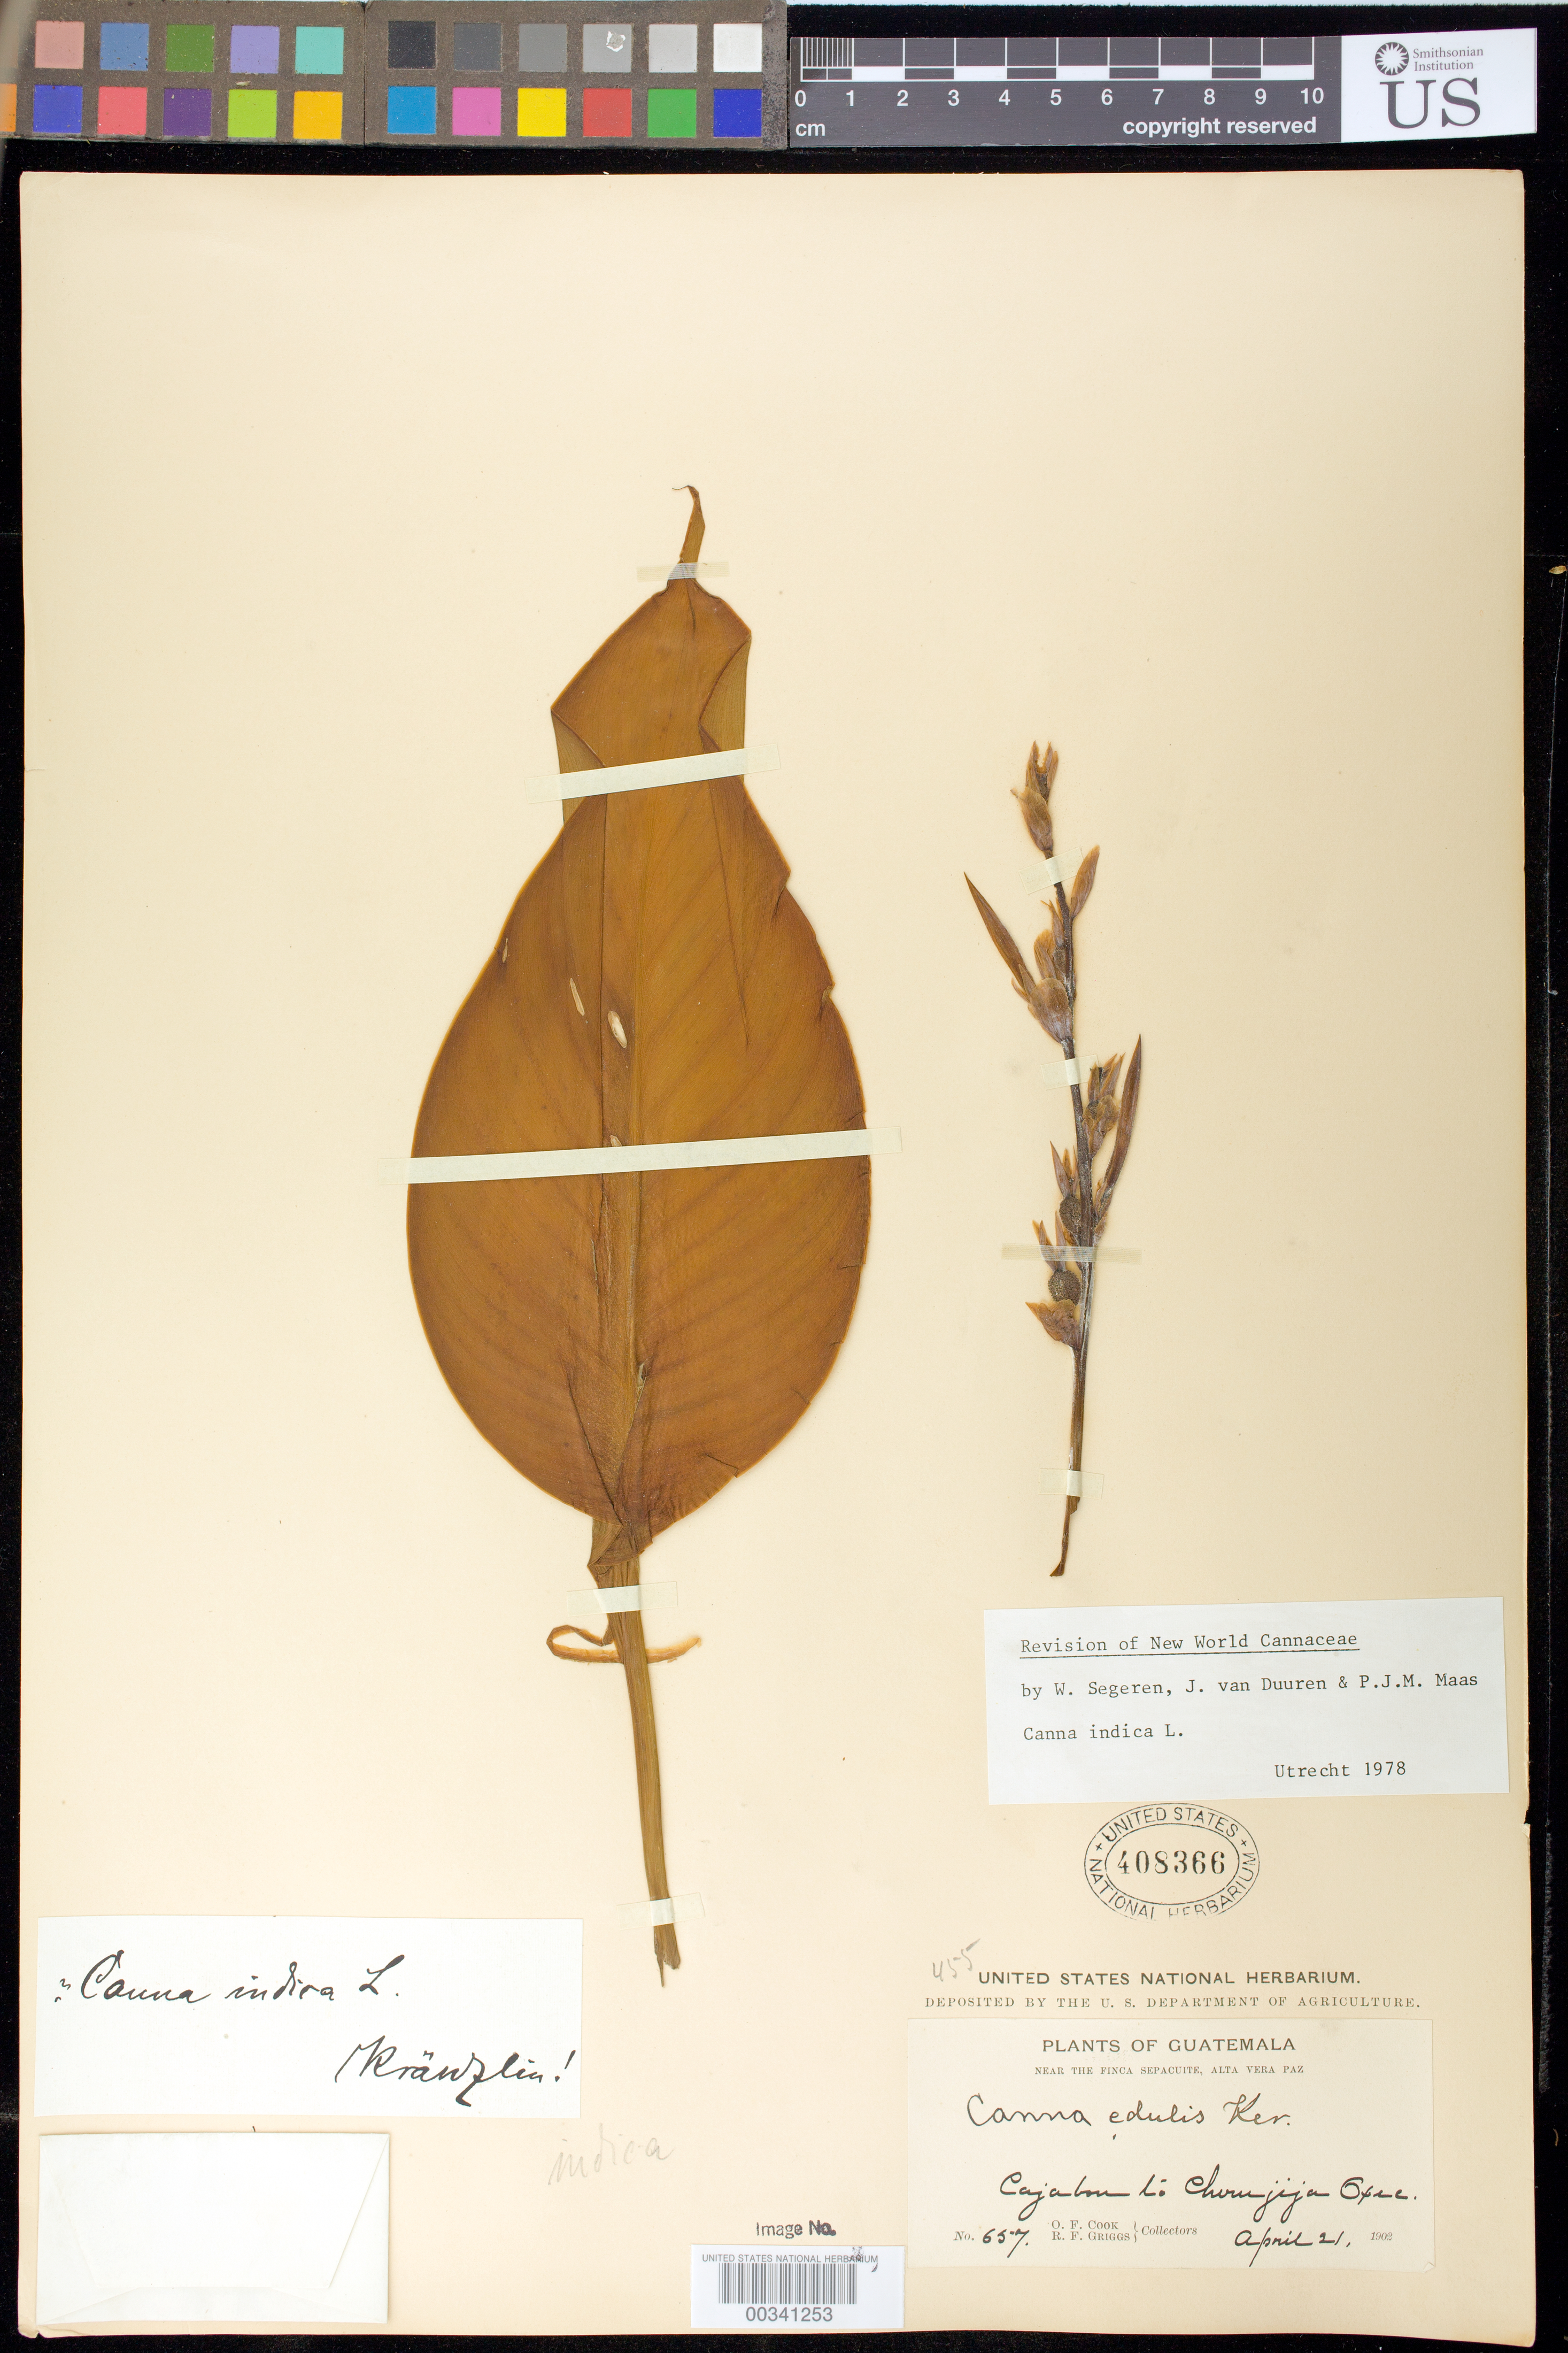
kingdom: Plantae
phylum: Tracheophyta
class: Liliopsida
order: Zingiberales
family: Cannaceae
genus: Canna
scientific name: Canna indica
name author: L.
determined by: Segeren, W.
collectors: O. F. Cook & R. F. Griggs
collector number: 657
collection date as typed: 21 Apr 1902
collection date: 1902-04-21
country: Guatemala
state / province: Alta Verapaz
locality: Near Finca Sepacuite, Cajabou to Cherujija Oxec.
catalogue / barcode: US 408366